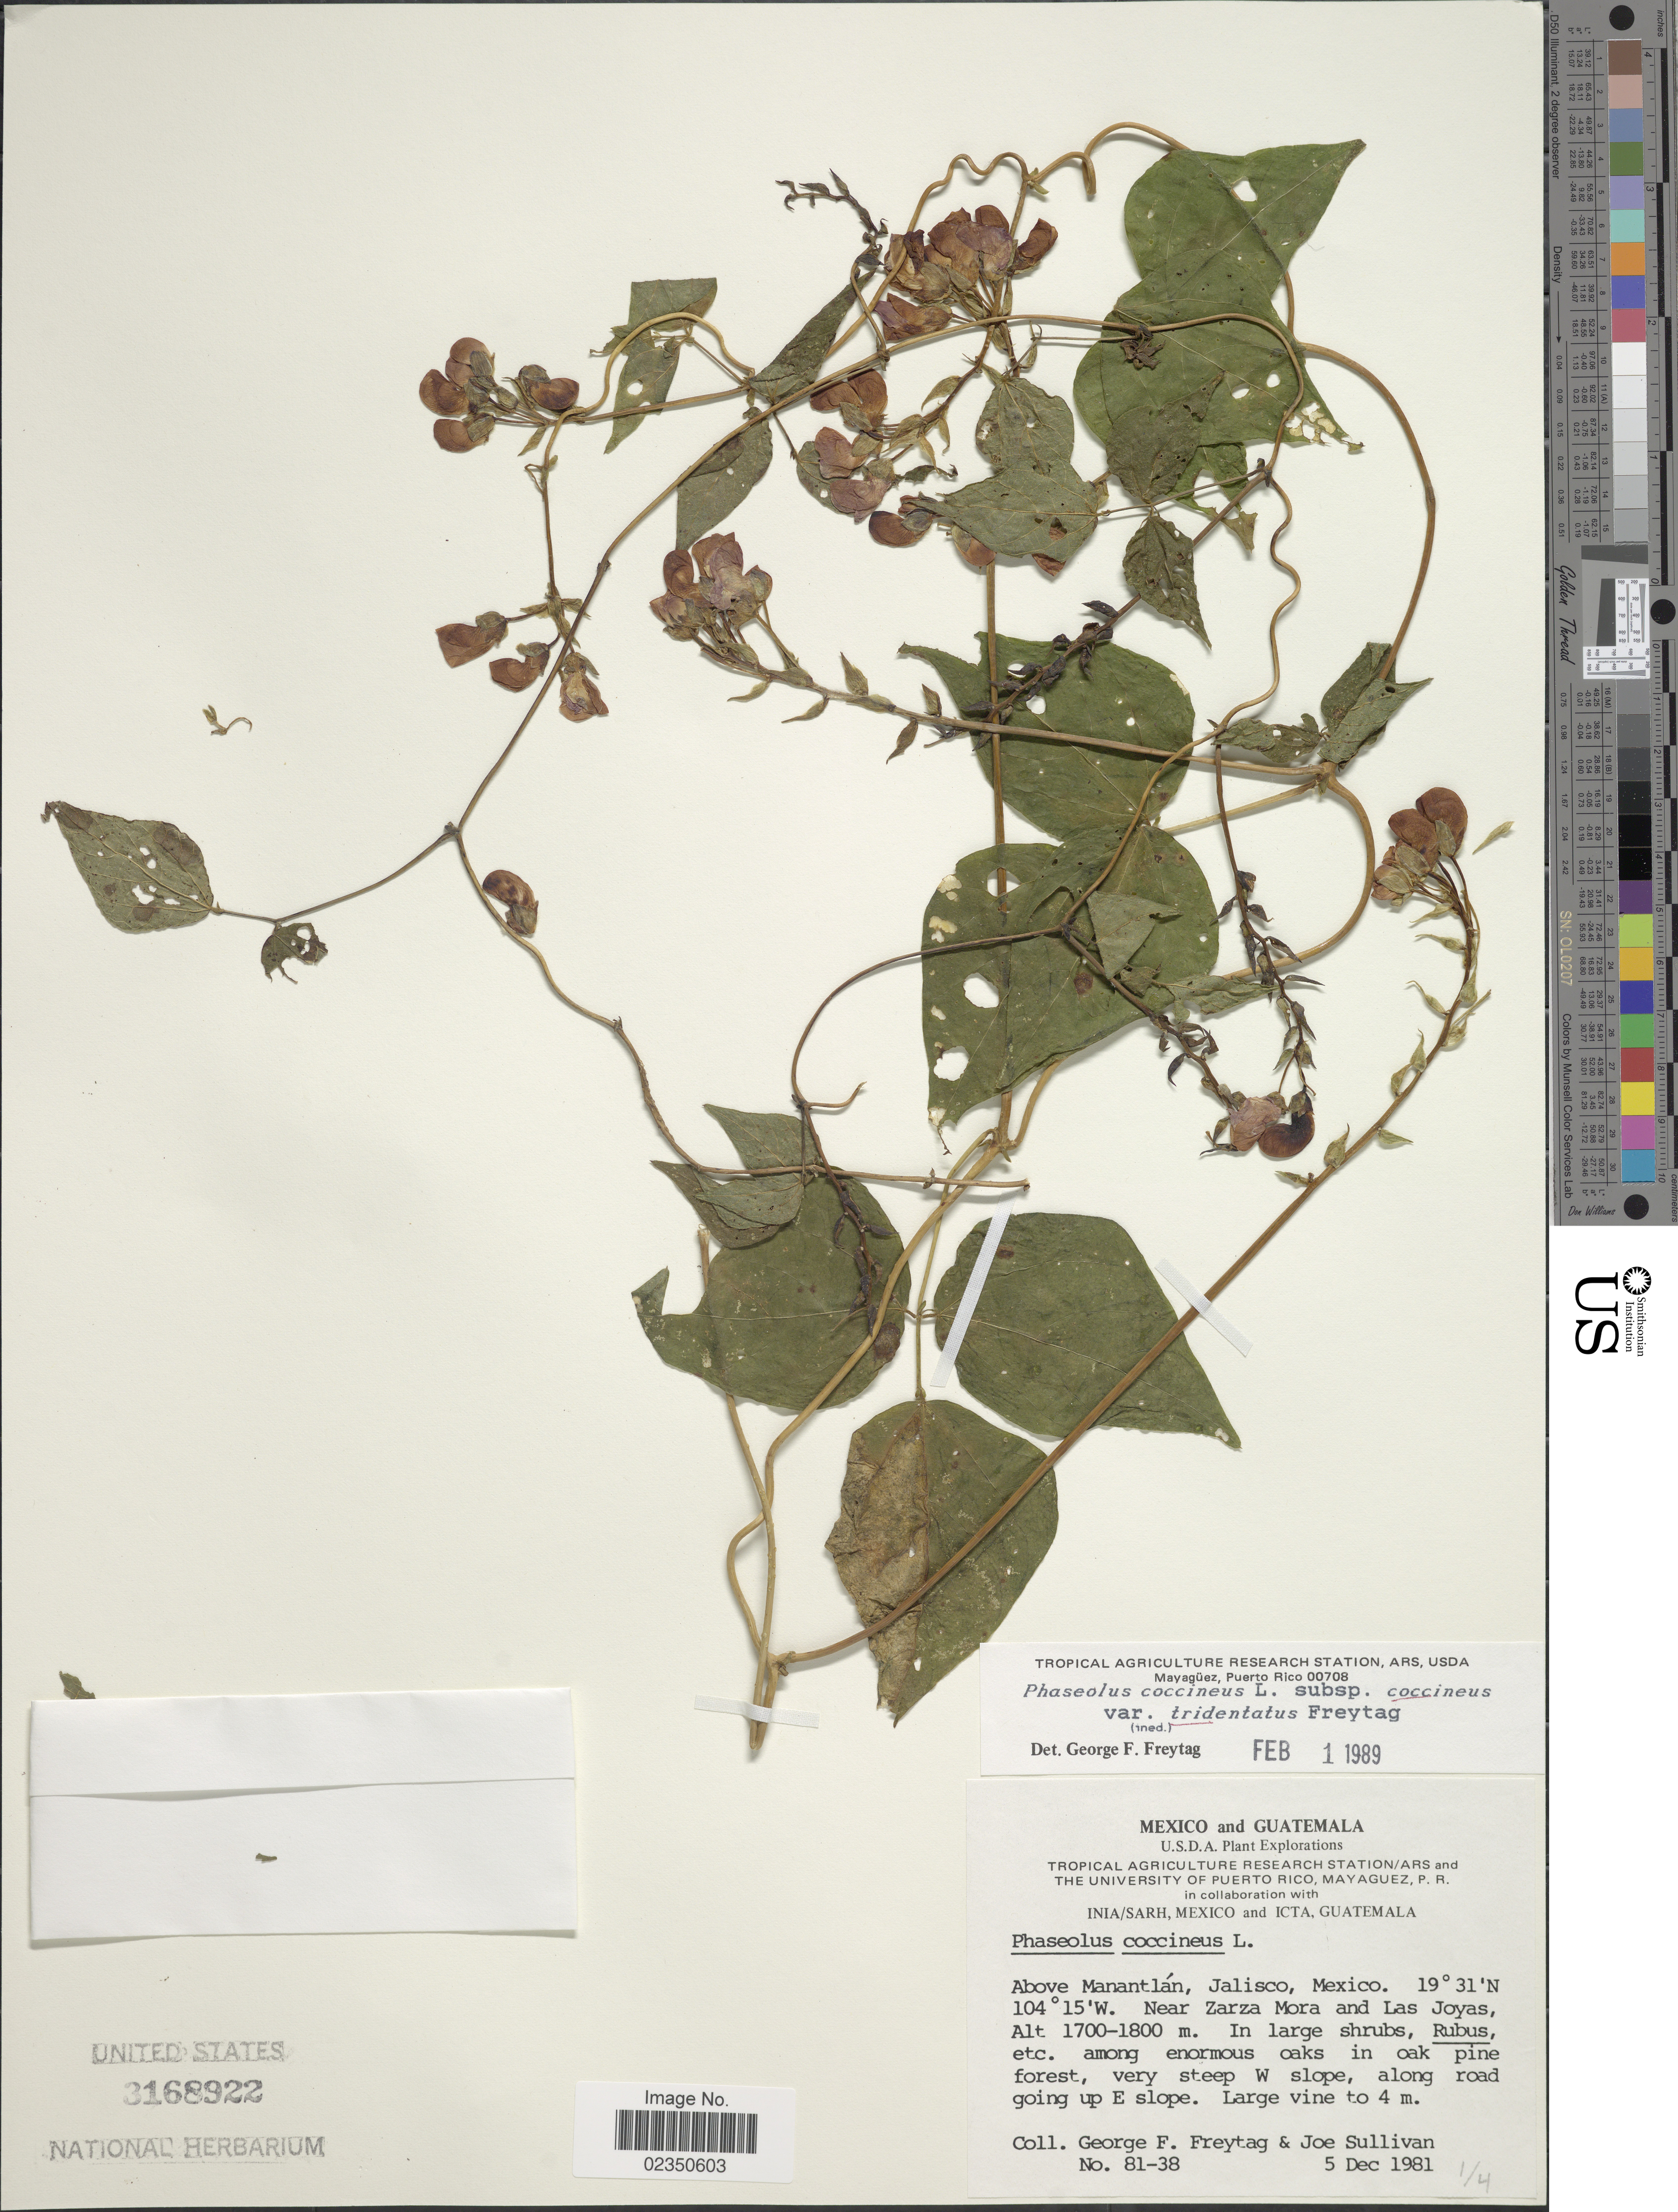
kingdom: Plantae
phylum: Tracheophyta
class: Magnoliopsida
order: Fabales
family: Fabaceae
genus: Phaseolus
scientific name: Phaseolus coccineus var. tridentatus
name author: Freytag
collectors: G. F. Freytag & J. Sullivan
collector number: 81-38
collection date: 1981-12-05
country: Mexico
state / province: Jalisco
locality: Above Manantlan, near Zarza Mora and Las Joyas, very step W slope, along road going up E slope.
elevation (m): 1700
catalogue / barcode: US 3168922